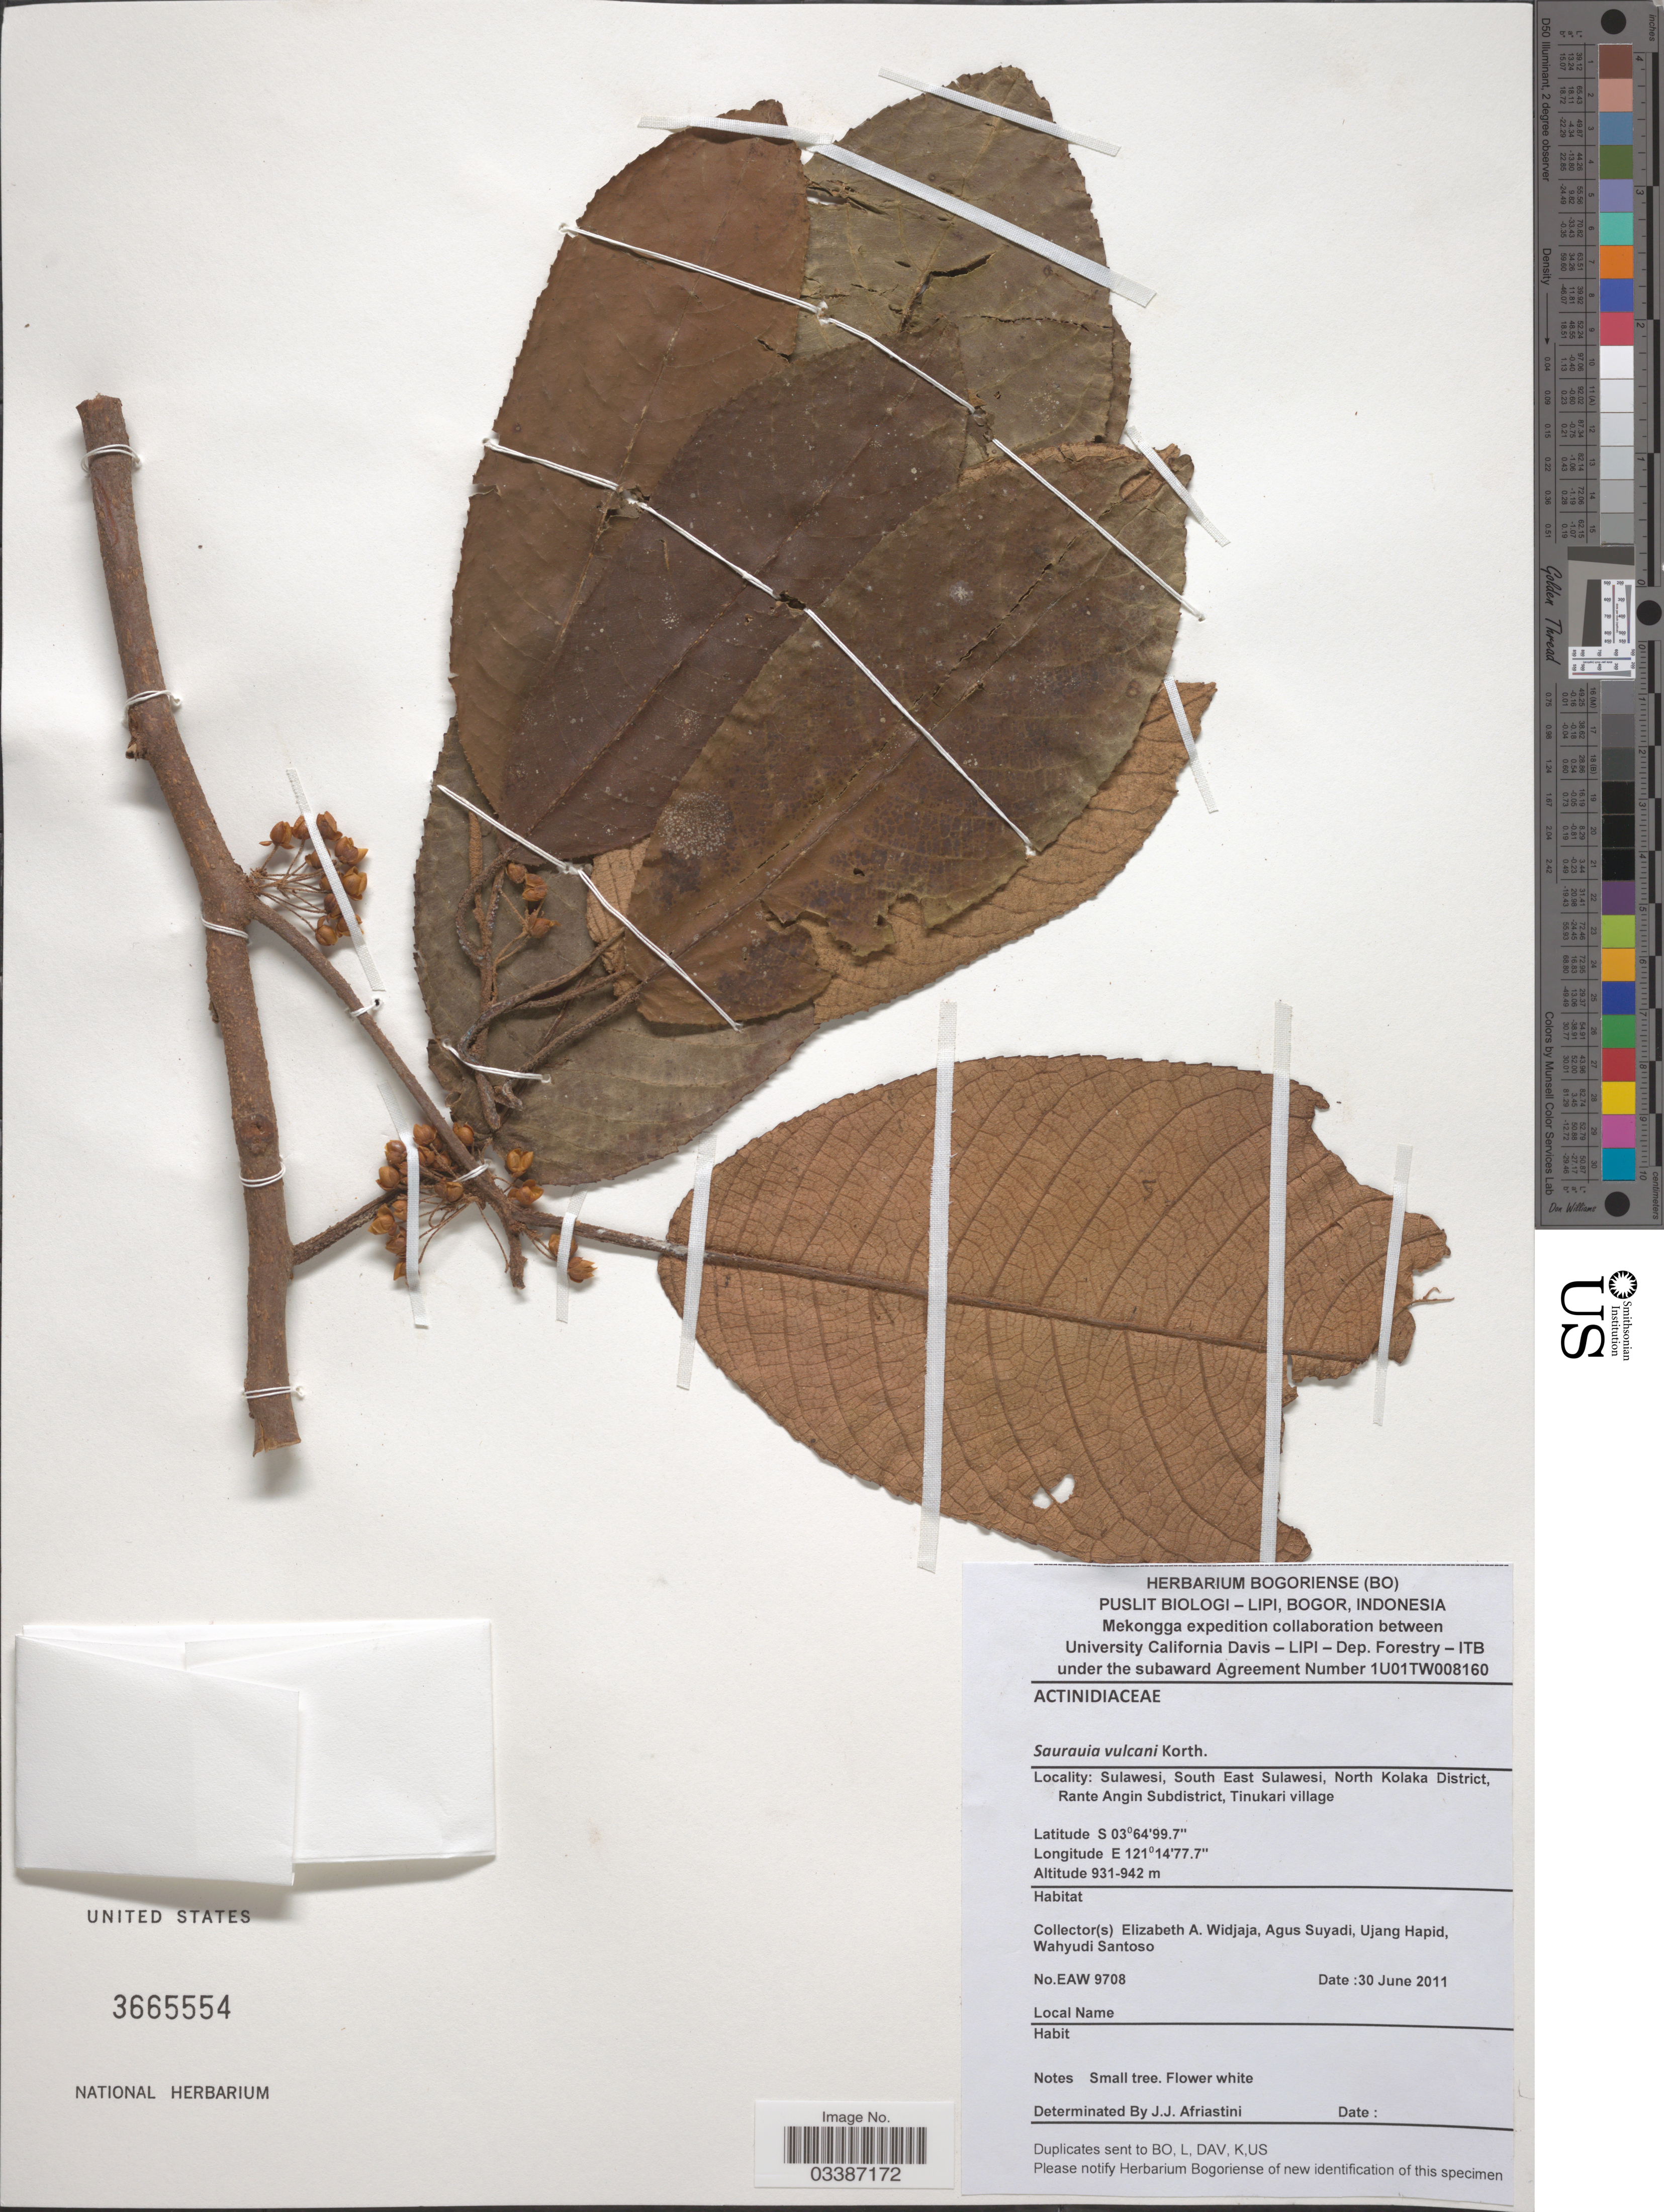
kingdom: Plantae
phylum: Tracheophyta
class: Magnoliopsida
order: Ericales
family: Actinidiaceae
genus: Saurauia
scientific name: Saurauia vulcani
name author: Korth.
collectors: E. A. Widjaja, A. Suyadi, U. Hapid & W. Santoso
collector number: EAW 9708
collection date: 2011-06-30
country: Indonesia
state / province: Sulawesi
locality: South East Sulawesi, North Kolaka District, Rangte Angin Subdistrict, Tinukari village.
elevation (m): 931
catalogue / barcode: US 3665554